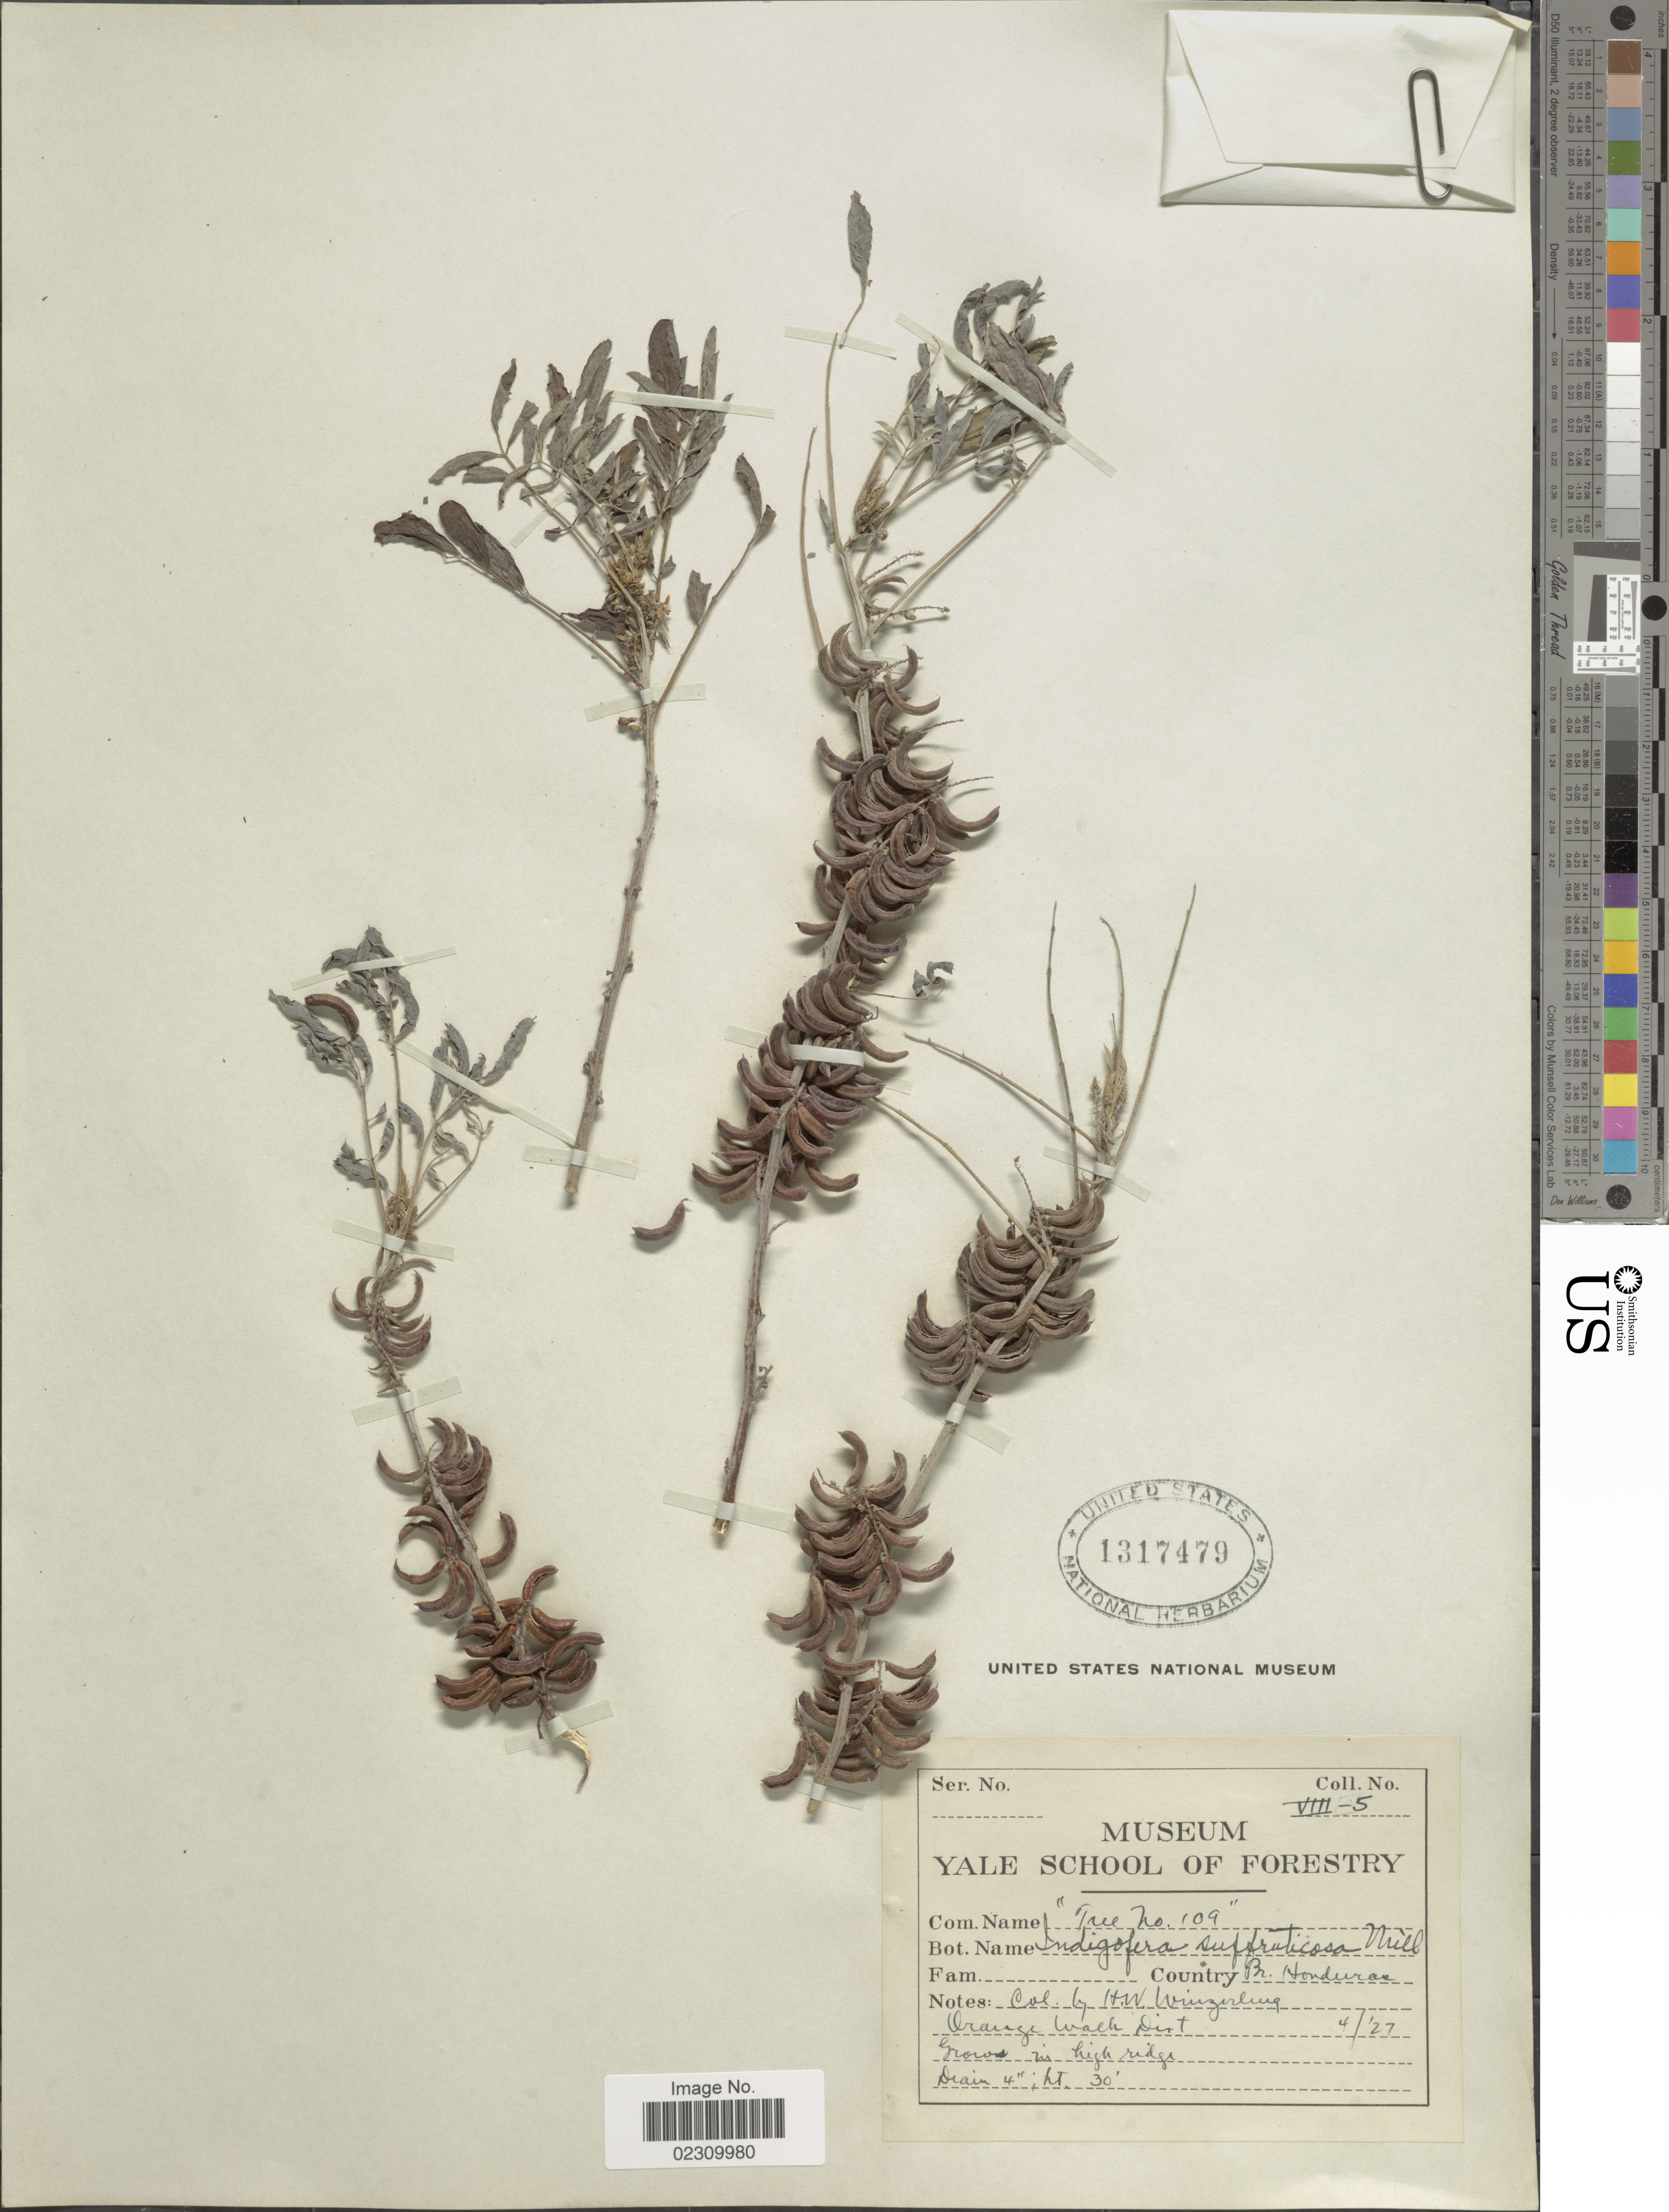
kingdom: Plantae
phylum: Tracheophyta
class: Magnoliopsida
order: Fabales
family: Fabaceae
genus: Indigofera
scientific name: Indigofera suffruticosa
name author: Mill.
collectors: H. Winzerling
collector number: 08-5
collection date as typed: Transcribed d/m/y: /4/27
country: Belize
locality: Br. Honduras, Orange Walk Dist.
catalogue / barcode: US 1317479